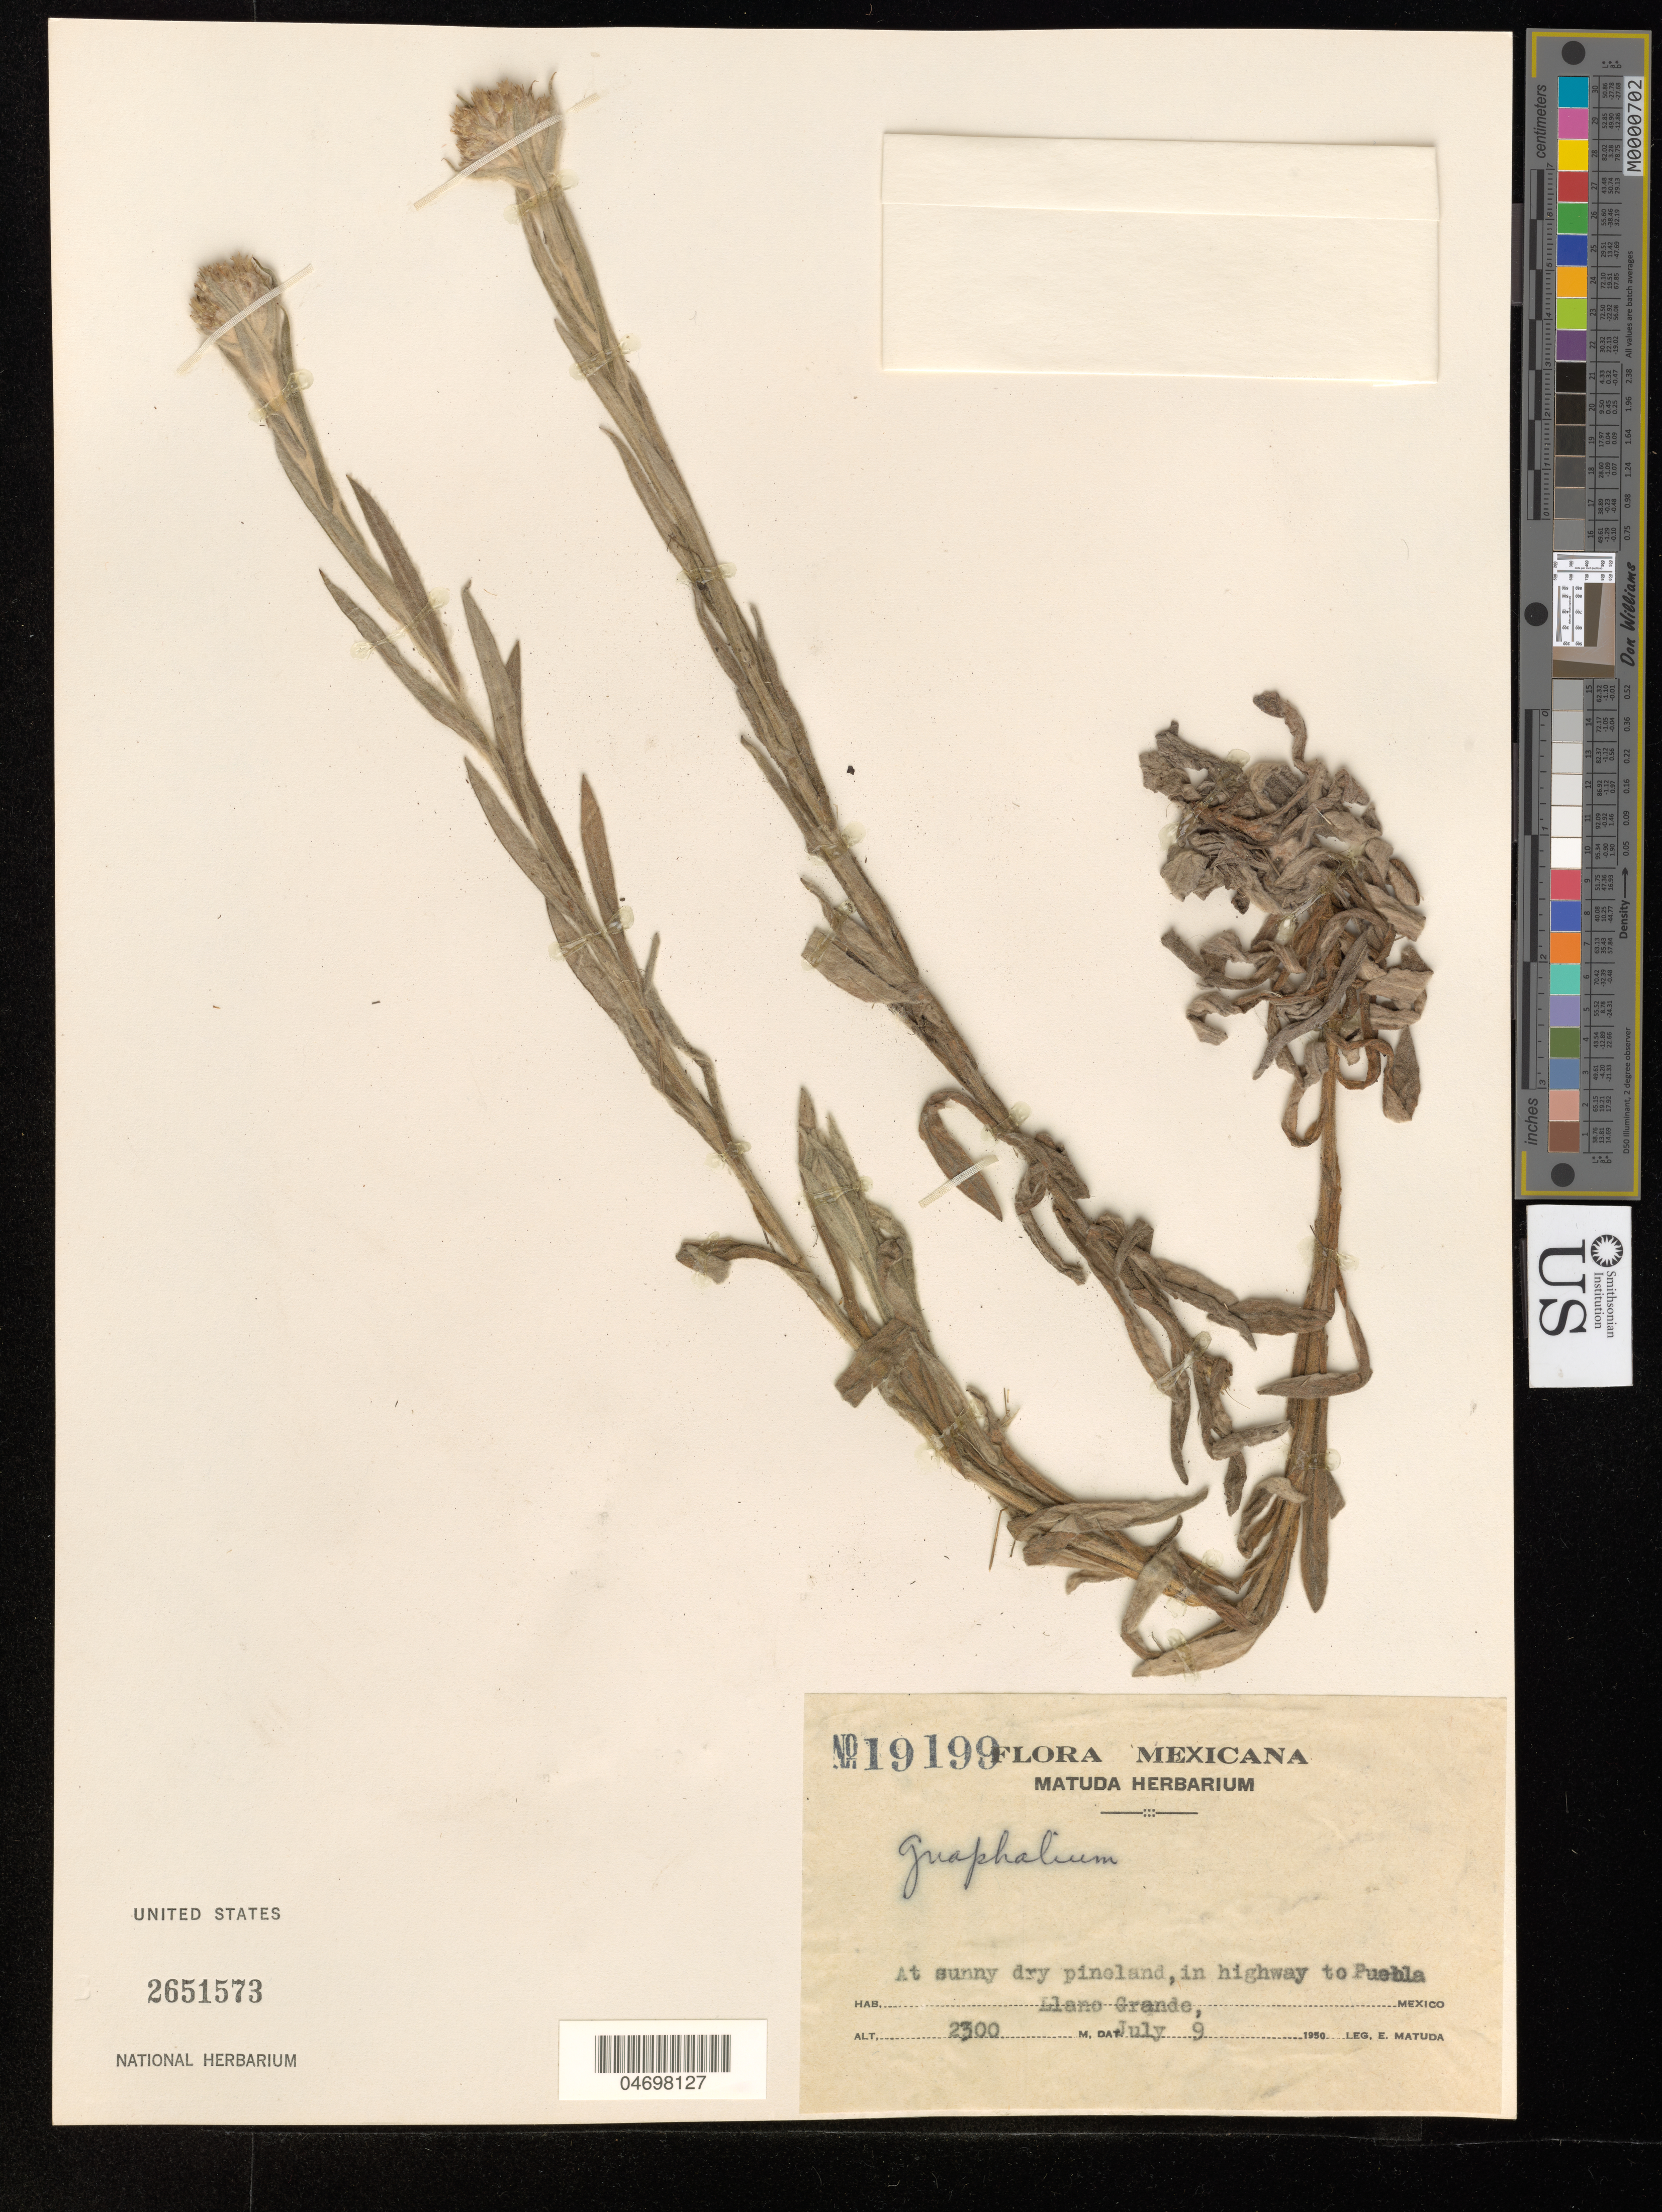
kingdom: Plantae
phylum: Tracheophyta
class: Magnoliopsida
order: Asterales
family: Asteraceae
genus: Pseudognaphalium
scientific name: Pseudognaphalium liebmannii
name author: (Sch. Bip. ex Klatt) Anderb.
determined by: Nesom, Guy L.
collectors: E. Matuda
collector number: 19199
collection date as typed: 09 Jul 1950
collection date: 1950-07-09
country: Mexico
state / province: México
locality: Hwy to Puebla; Llano Grande,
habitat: At sunny dry pineland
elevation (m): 2300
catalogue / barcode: US 2651573